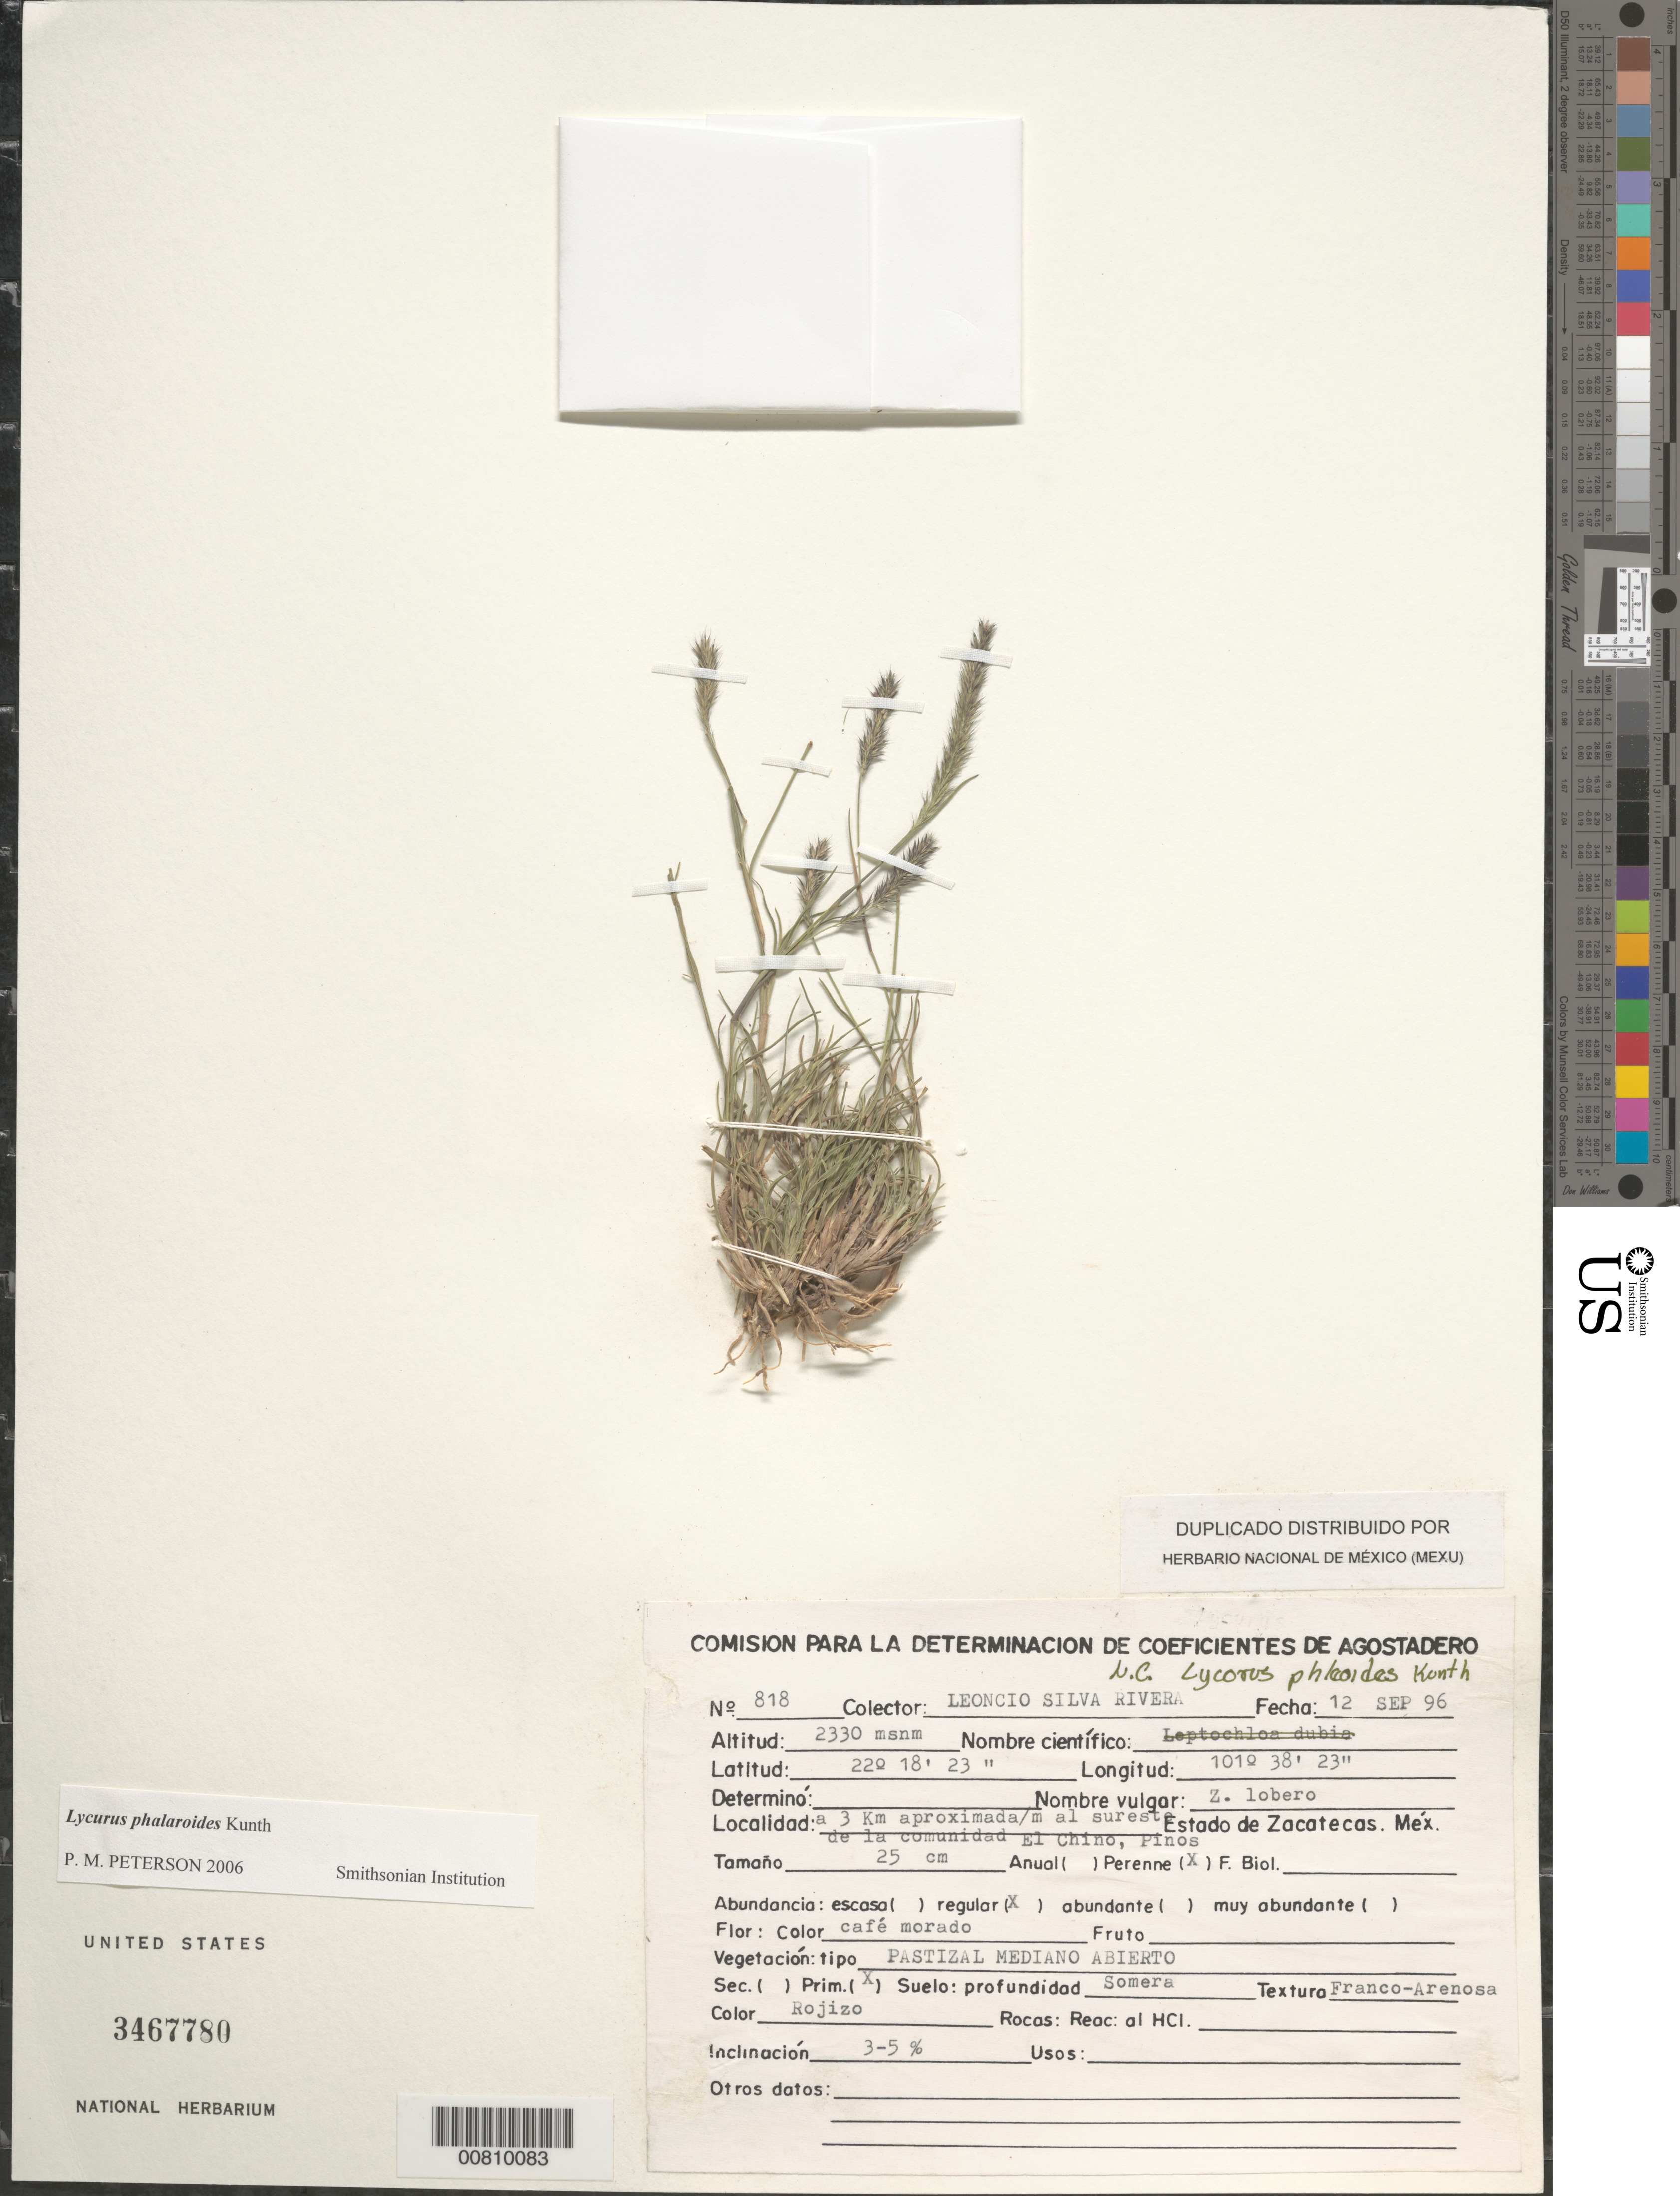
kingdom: Plantae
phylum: Tracheophyta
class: Liliopsida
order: Poales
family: Poaceae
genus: Lycurus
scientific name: Lycurus phalaroides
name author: Kunth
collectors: L. S. Rivera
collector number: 818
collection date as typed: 12 Sep 1996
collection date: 1996-09-12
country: Mexico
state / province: Zacatecas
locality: El Chino, Pinos.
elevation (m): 2330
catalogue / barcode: US 3467780